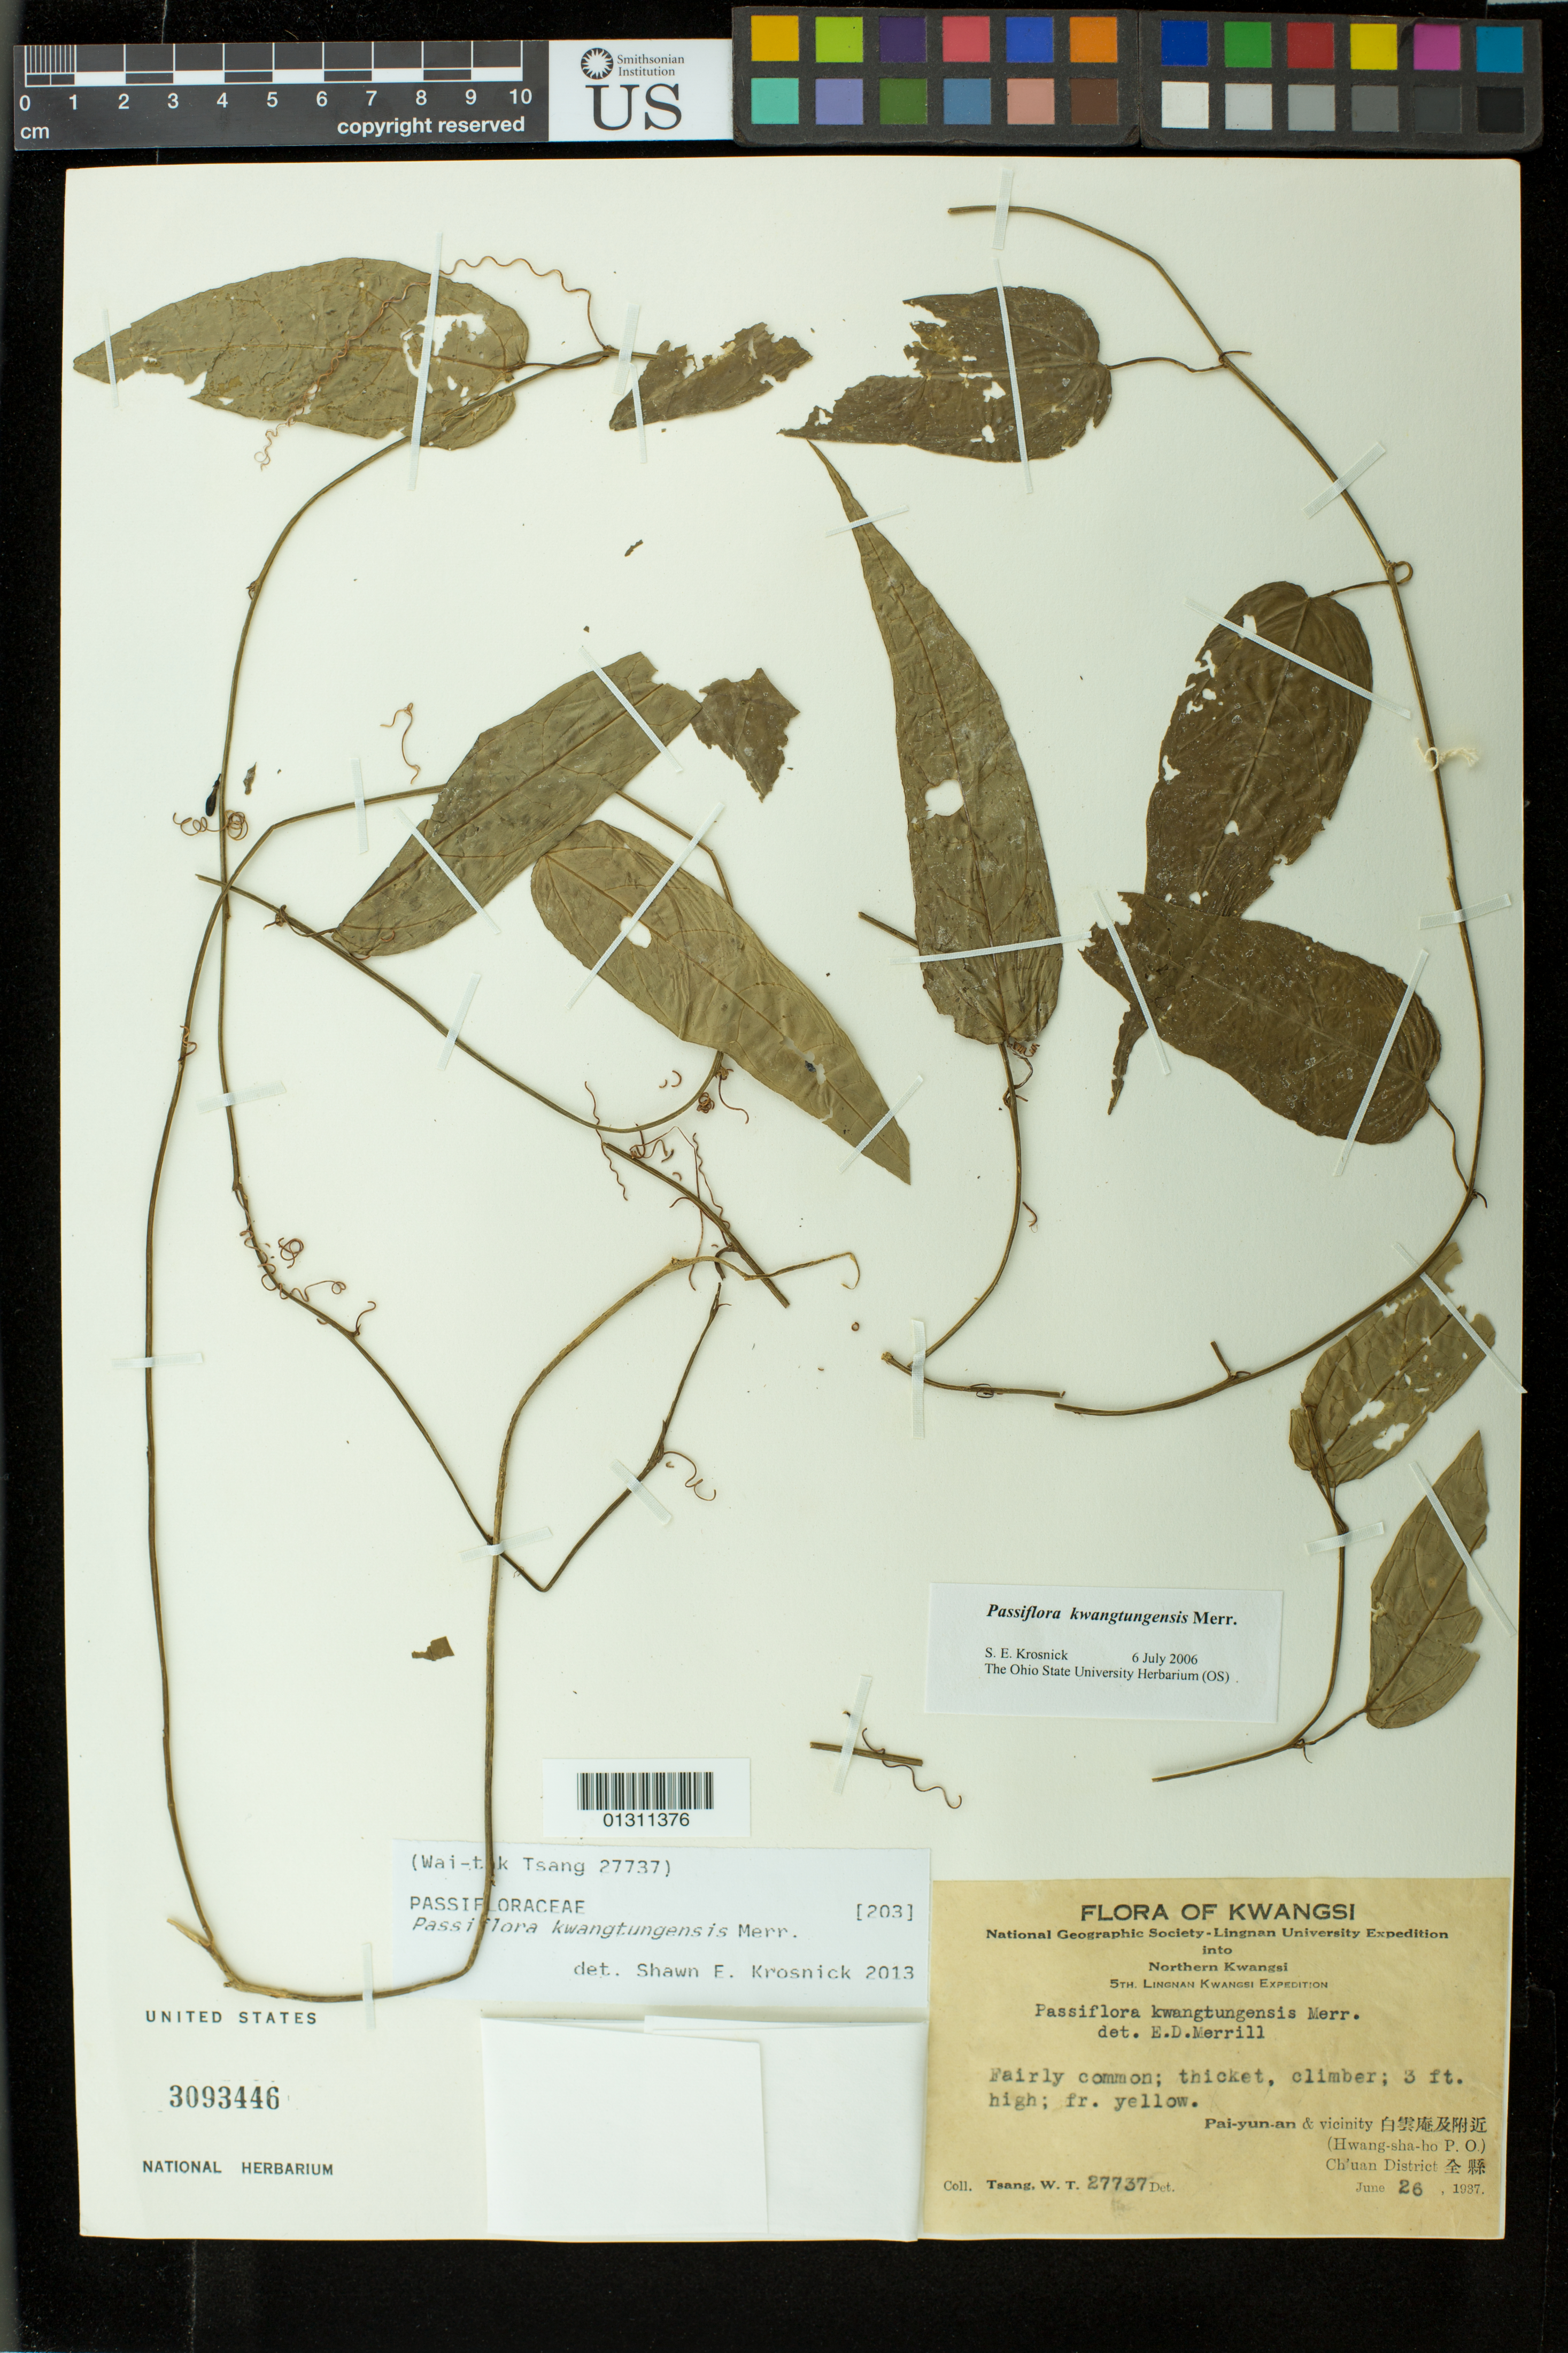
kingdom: Plantae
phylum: Tracheophyta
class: Magnoliopsida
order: Malpighiales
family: Passifloraceae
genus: Passiflora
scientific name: Passiflora kwangtungensis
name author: Merr.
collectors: W. T. Tsang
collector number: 27737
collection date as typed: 26 Jun 1937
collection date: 1937-06-26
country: China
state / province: Guangxi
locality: Ch'uan. Pai-yun-an and vicinity.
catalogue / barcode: US 3093446